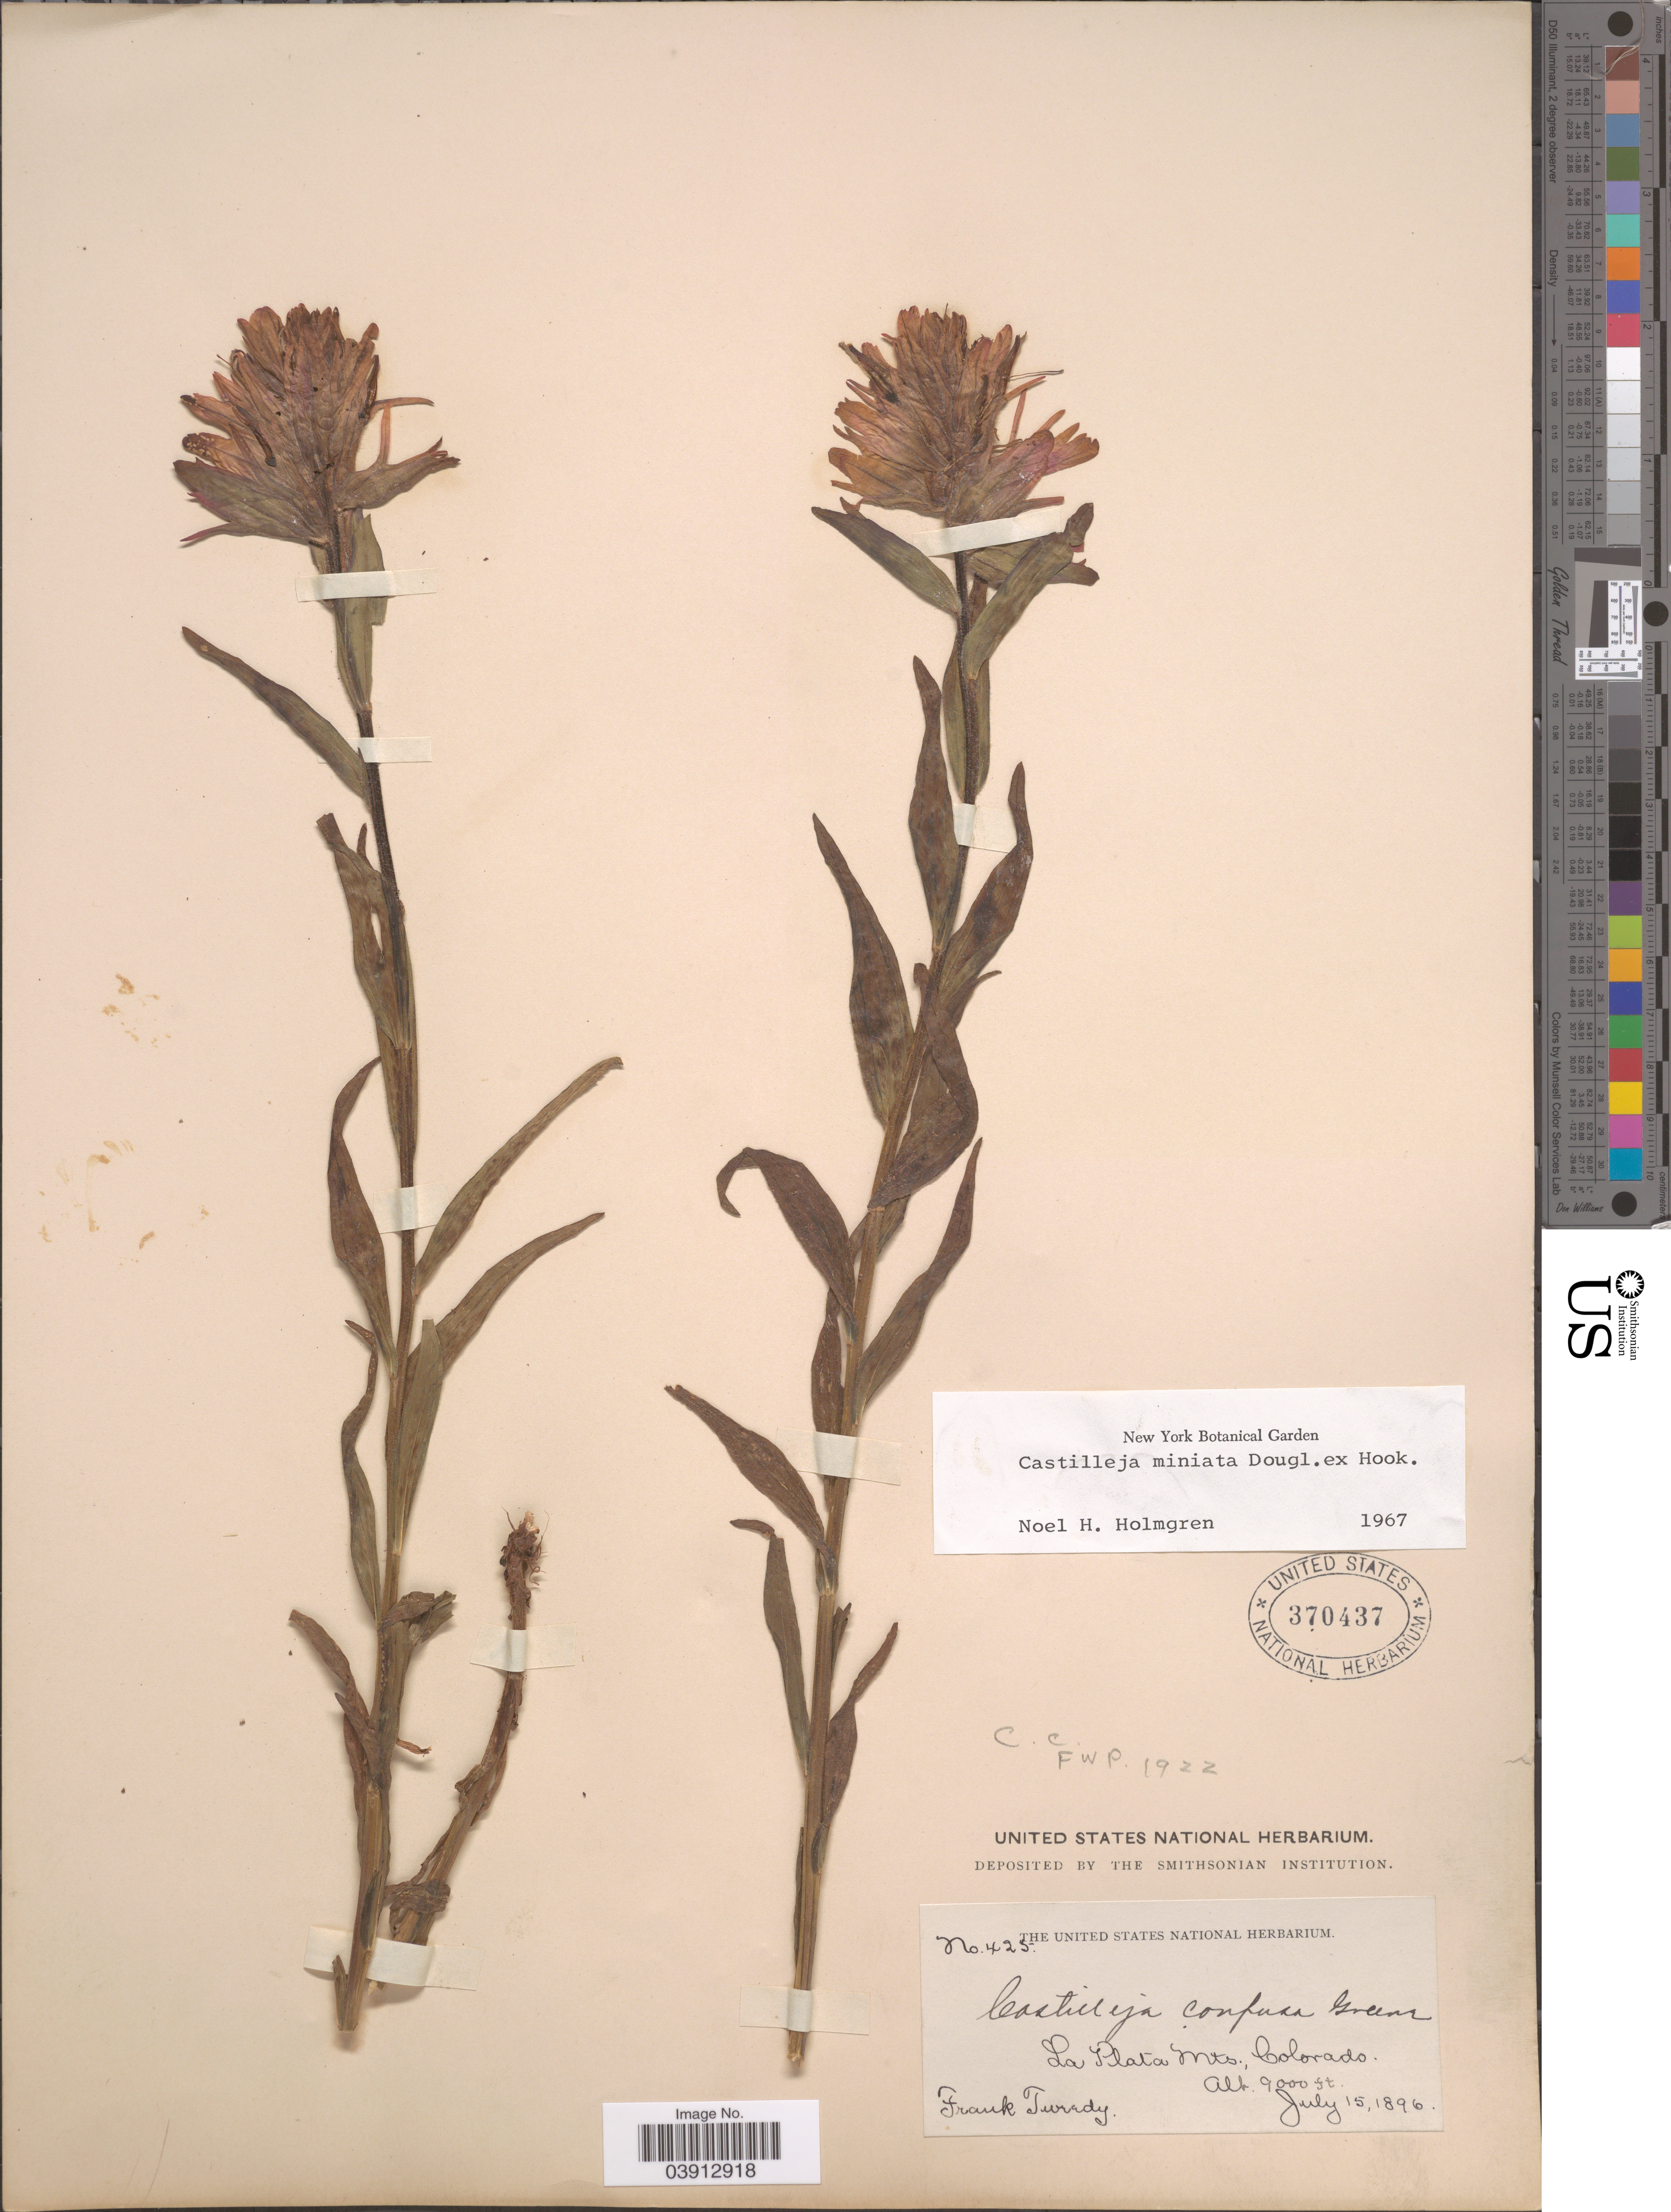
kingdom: Plantae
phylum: Tracheophyta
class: Magnoliopsida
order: Lamiales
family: Orobanchaceae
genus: Castilleja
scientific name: Castilleja miniata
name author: Douglas ex Hook.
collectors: F. Tweedy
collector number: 425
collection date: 1896-07-15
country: United States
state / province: Colorado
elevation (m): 2743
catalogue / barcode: US 370437